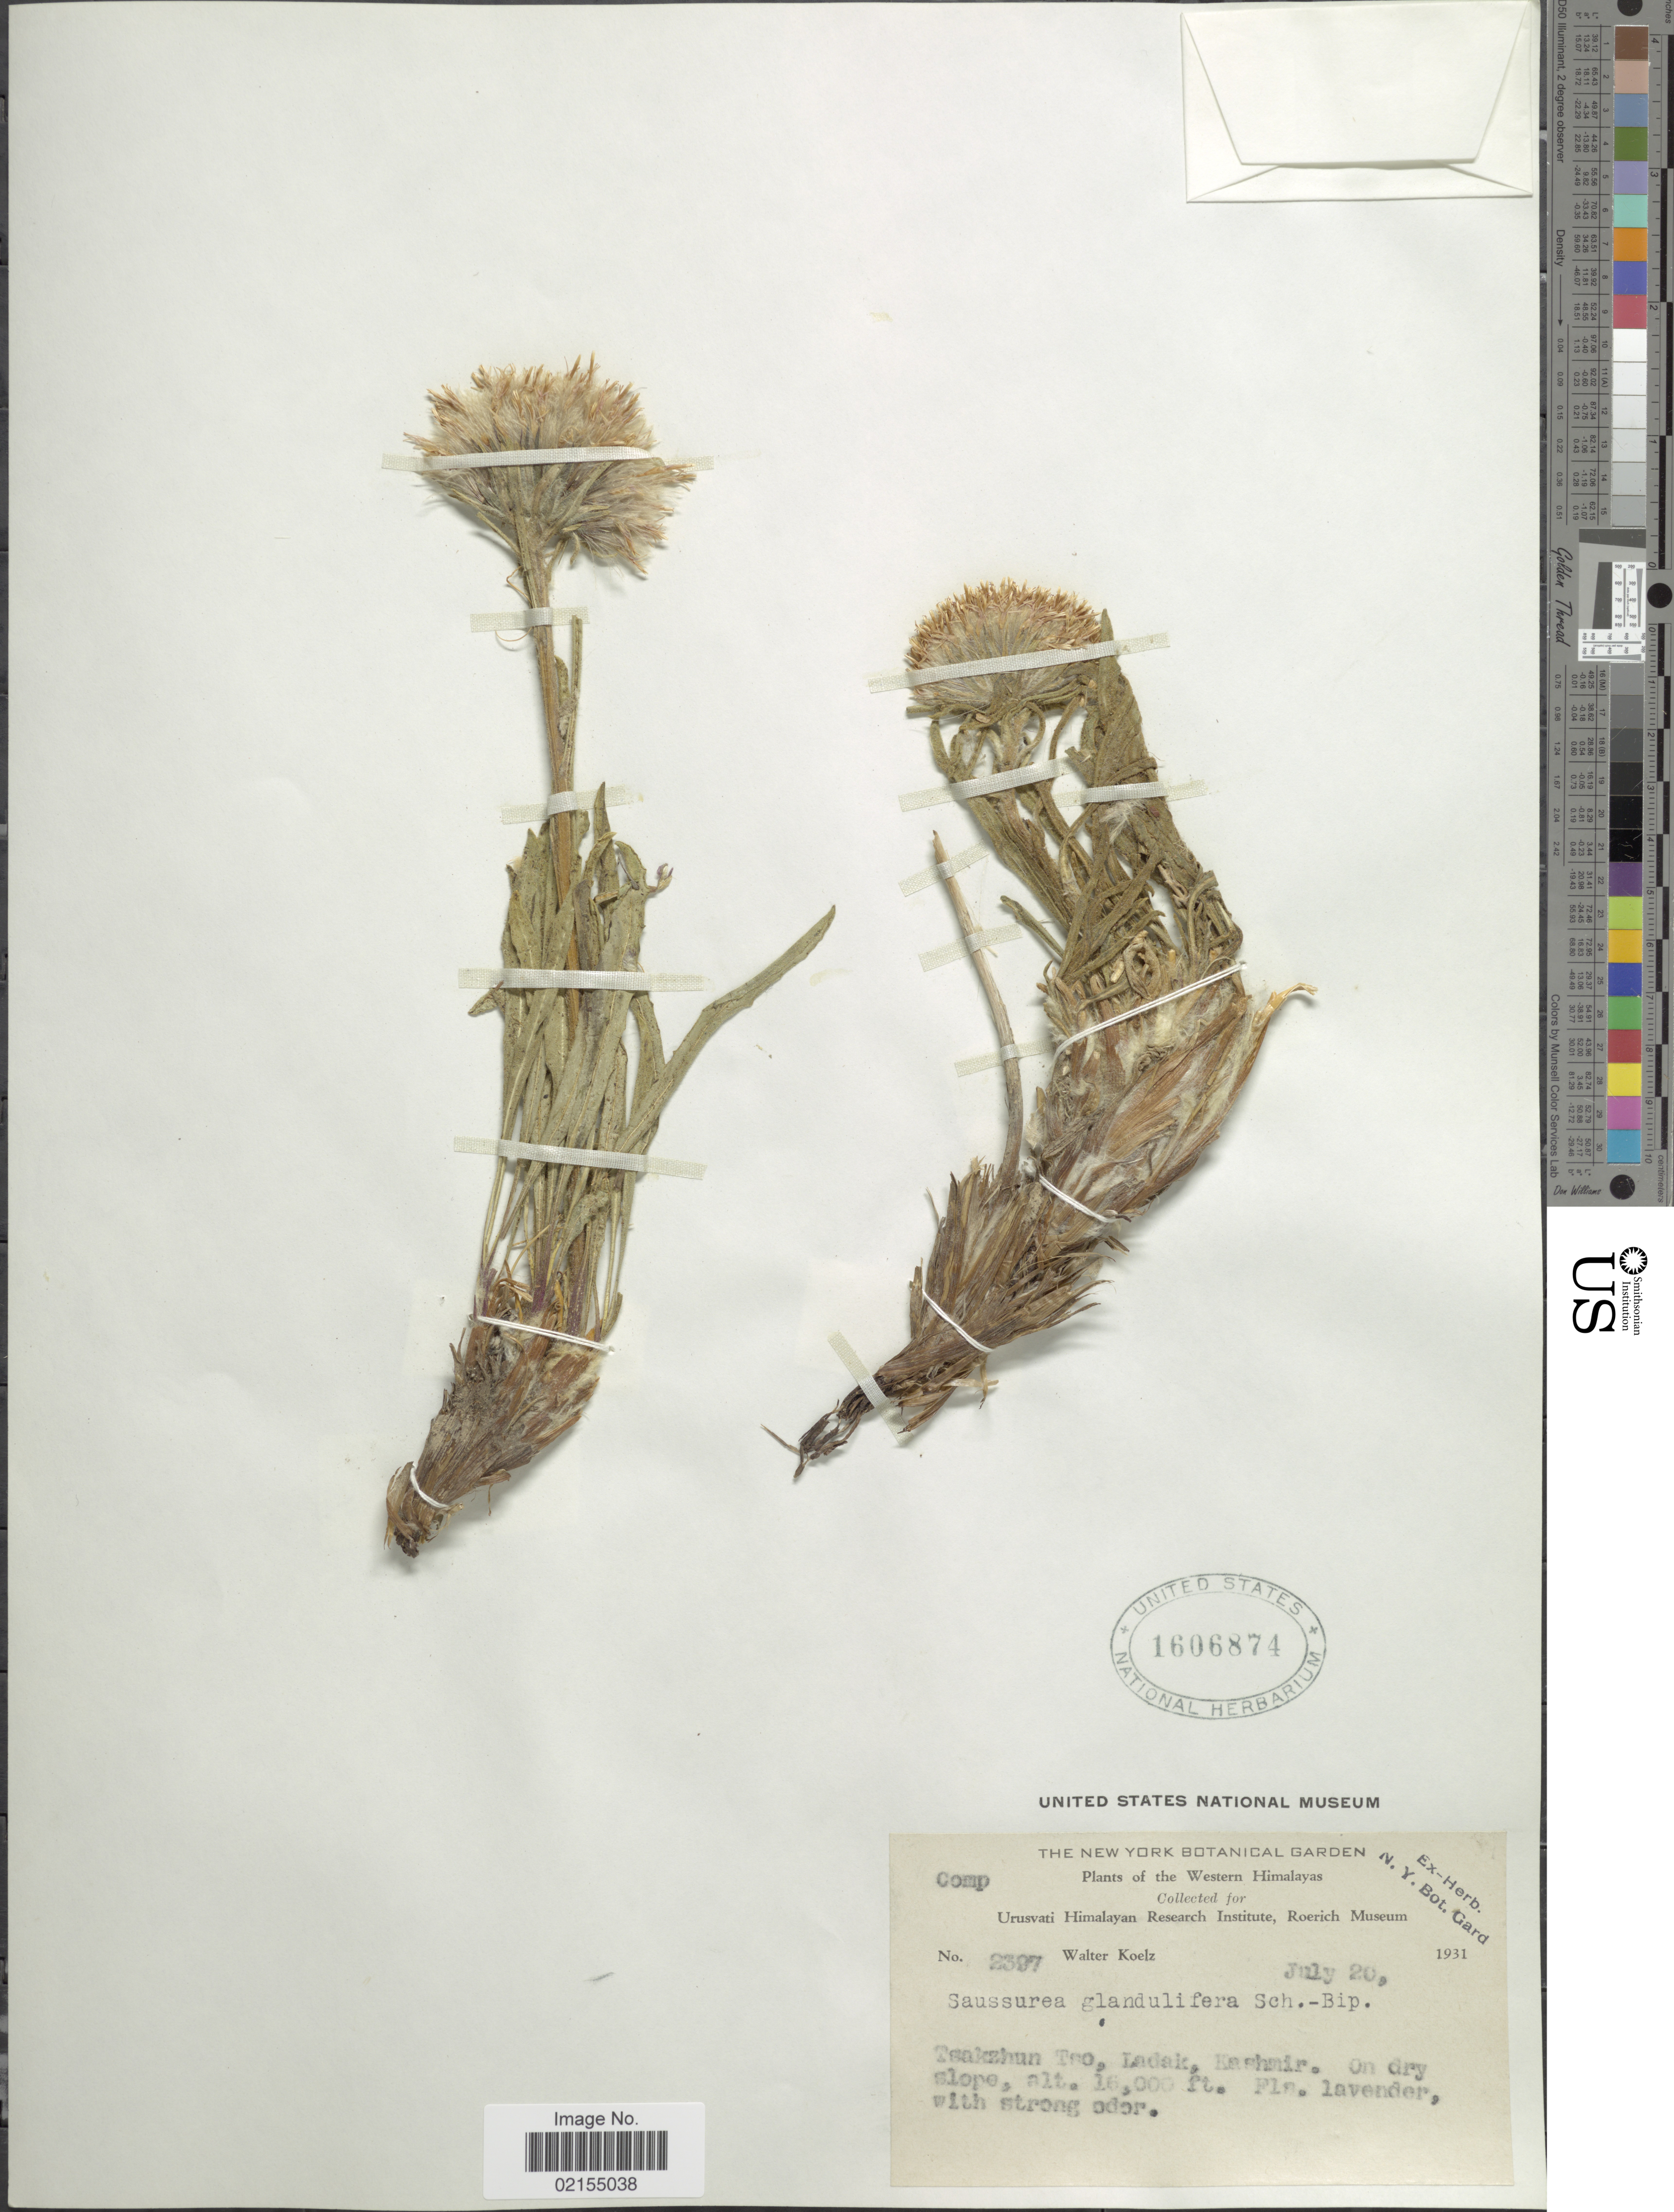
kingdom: Plantae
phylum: Tracheophyta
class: Magnoliopsida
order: Asterales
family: Asteraceae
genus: Saussurea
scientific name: Saussurea glanduligera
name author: Sch. Bip.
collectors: W. N. Koelz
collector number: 2397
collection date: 1931-07-20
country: India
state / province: Ladakh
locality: The Western Himalayas, Tsakzhun Tso, Ladak, Kashmir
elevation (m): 4877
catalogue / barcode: US 1606874